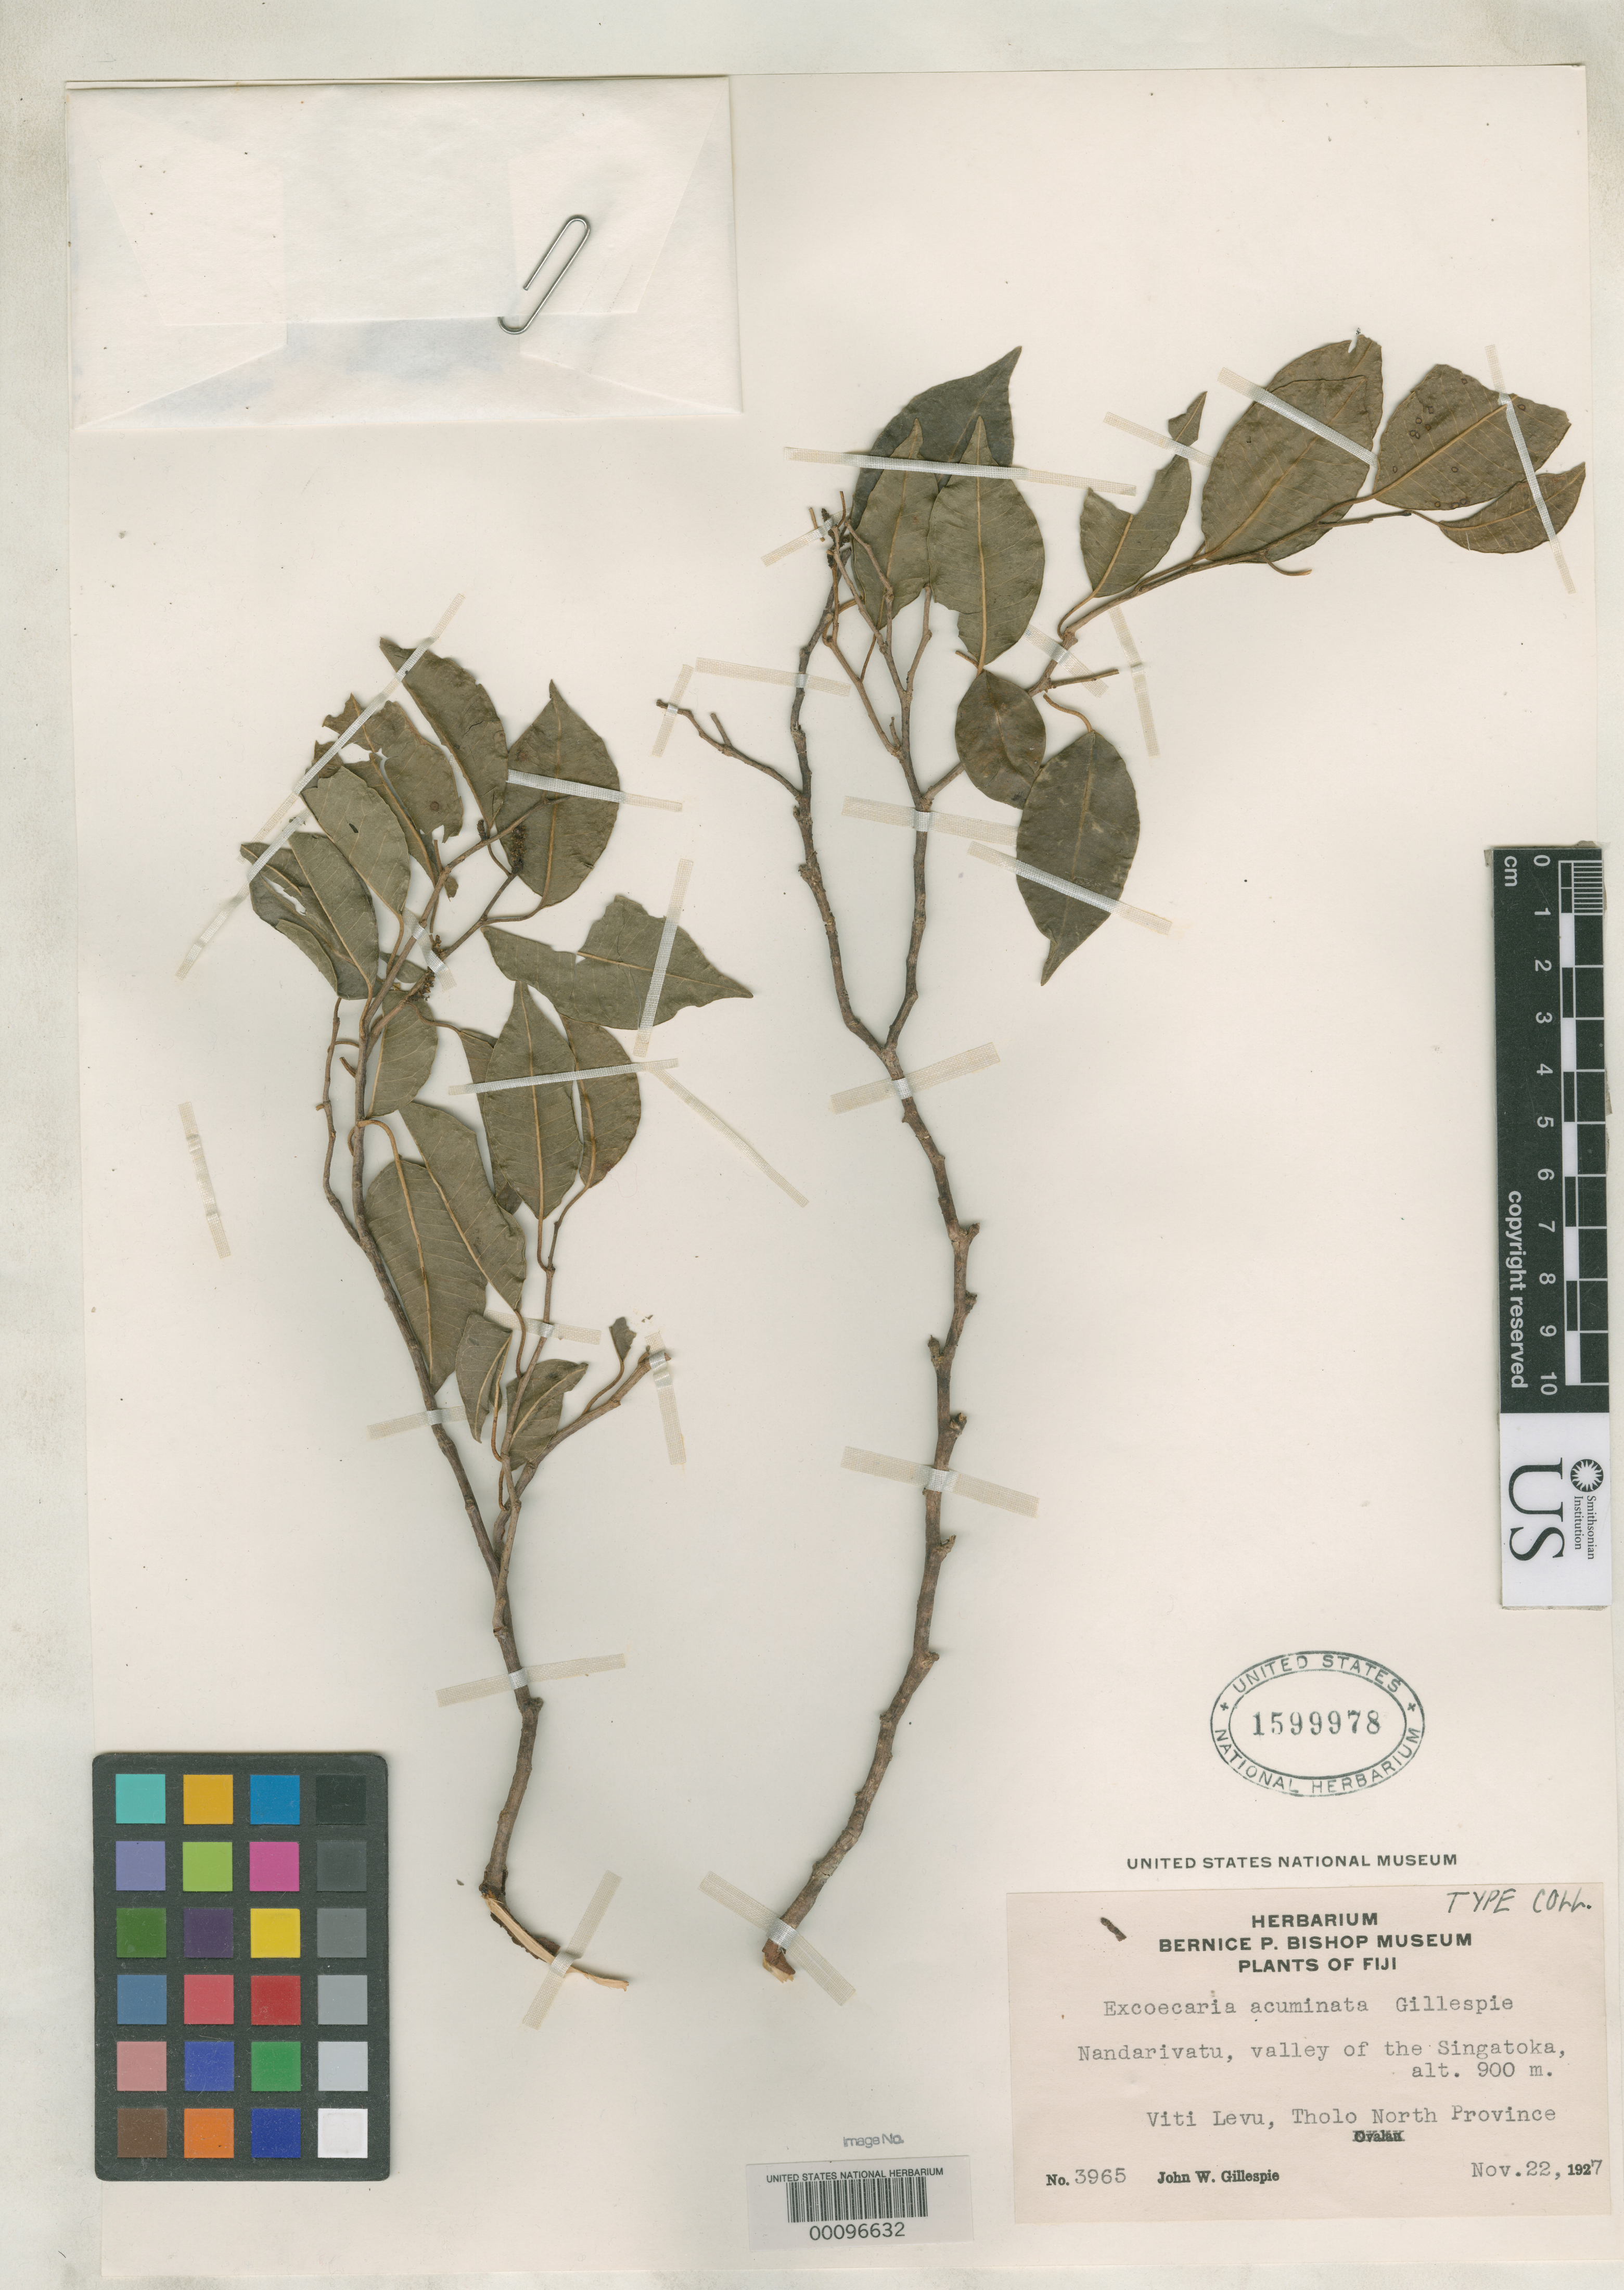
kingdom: Plantae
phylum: Tracheophyta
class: Magnoliopsida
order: Malpighiales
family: Euphorbiaceae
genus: Excoecaria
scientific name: Excoecaria acuminata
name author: Gillespie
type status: Isotype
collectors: J. W. Gillespie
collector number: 3965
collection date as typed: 22 Nov 1927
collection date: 1927-11-22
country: Fiji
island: Viti Levu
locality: Tholo North. Vicinity of Nandarivatu. [Viti Levu Group]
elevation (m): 900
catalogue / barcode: US 1599978